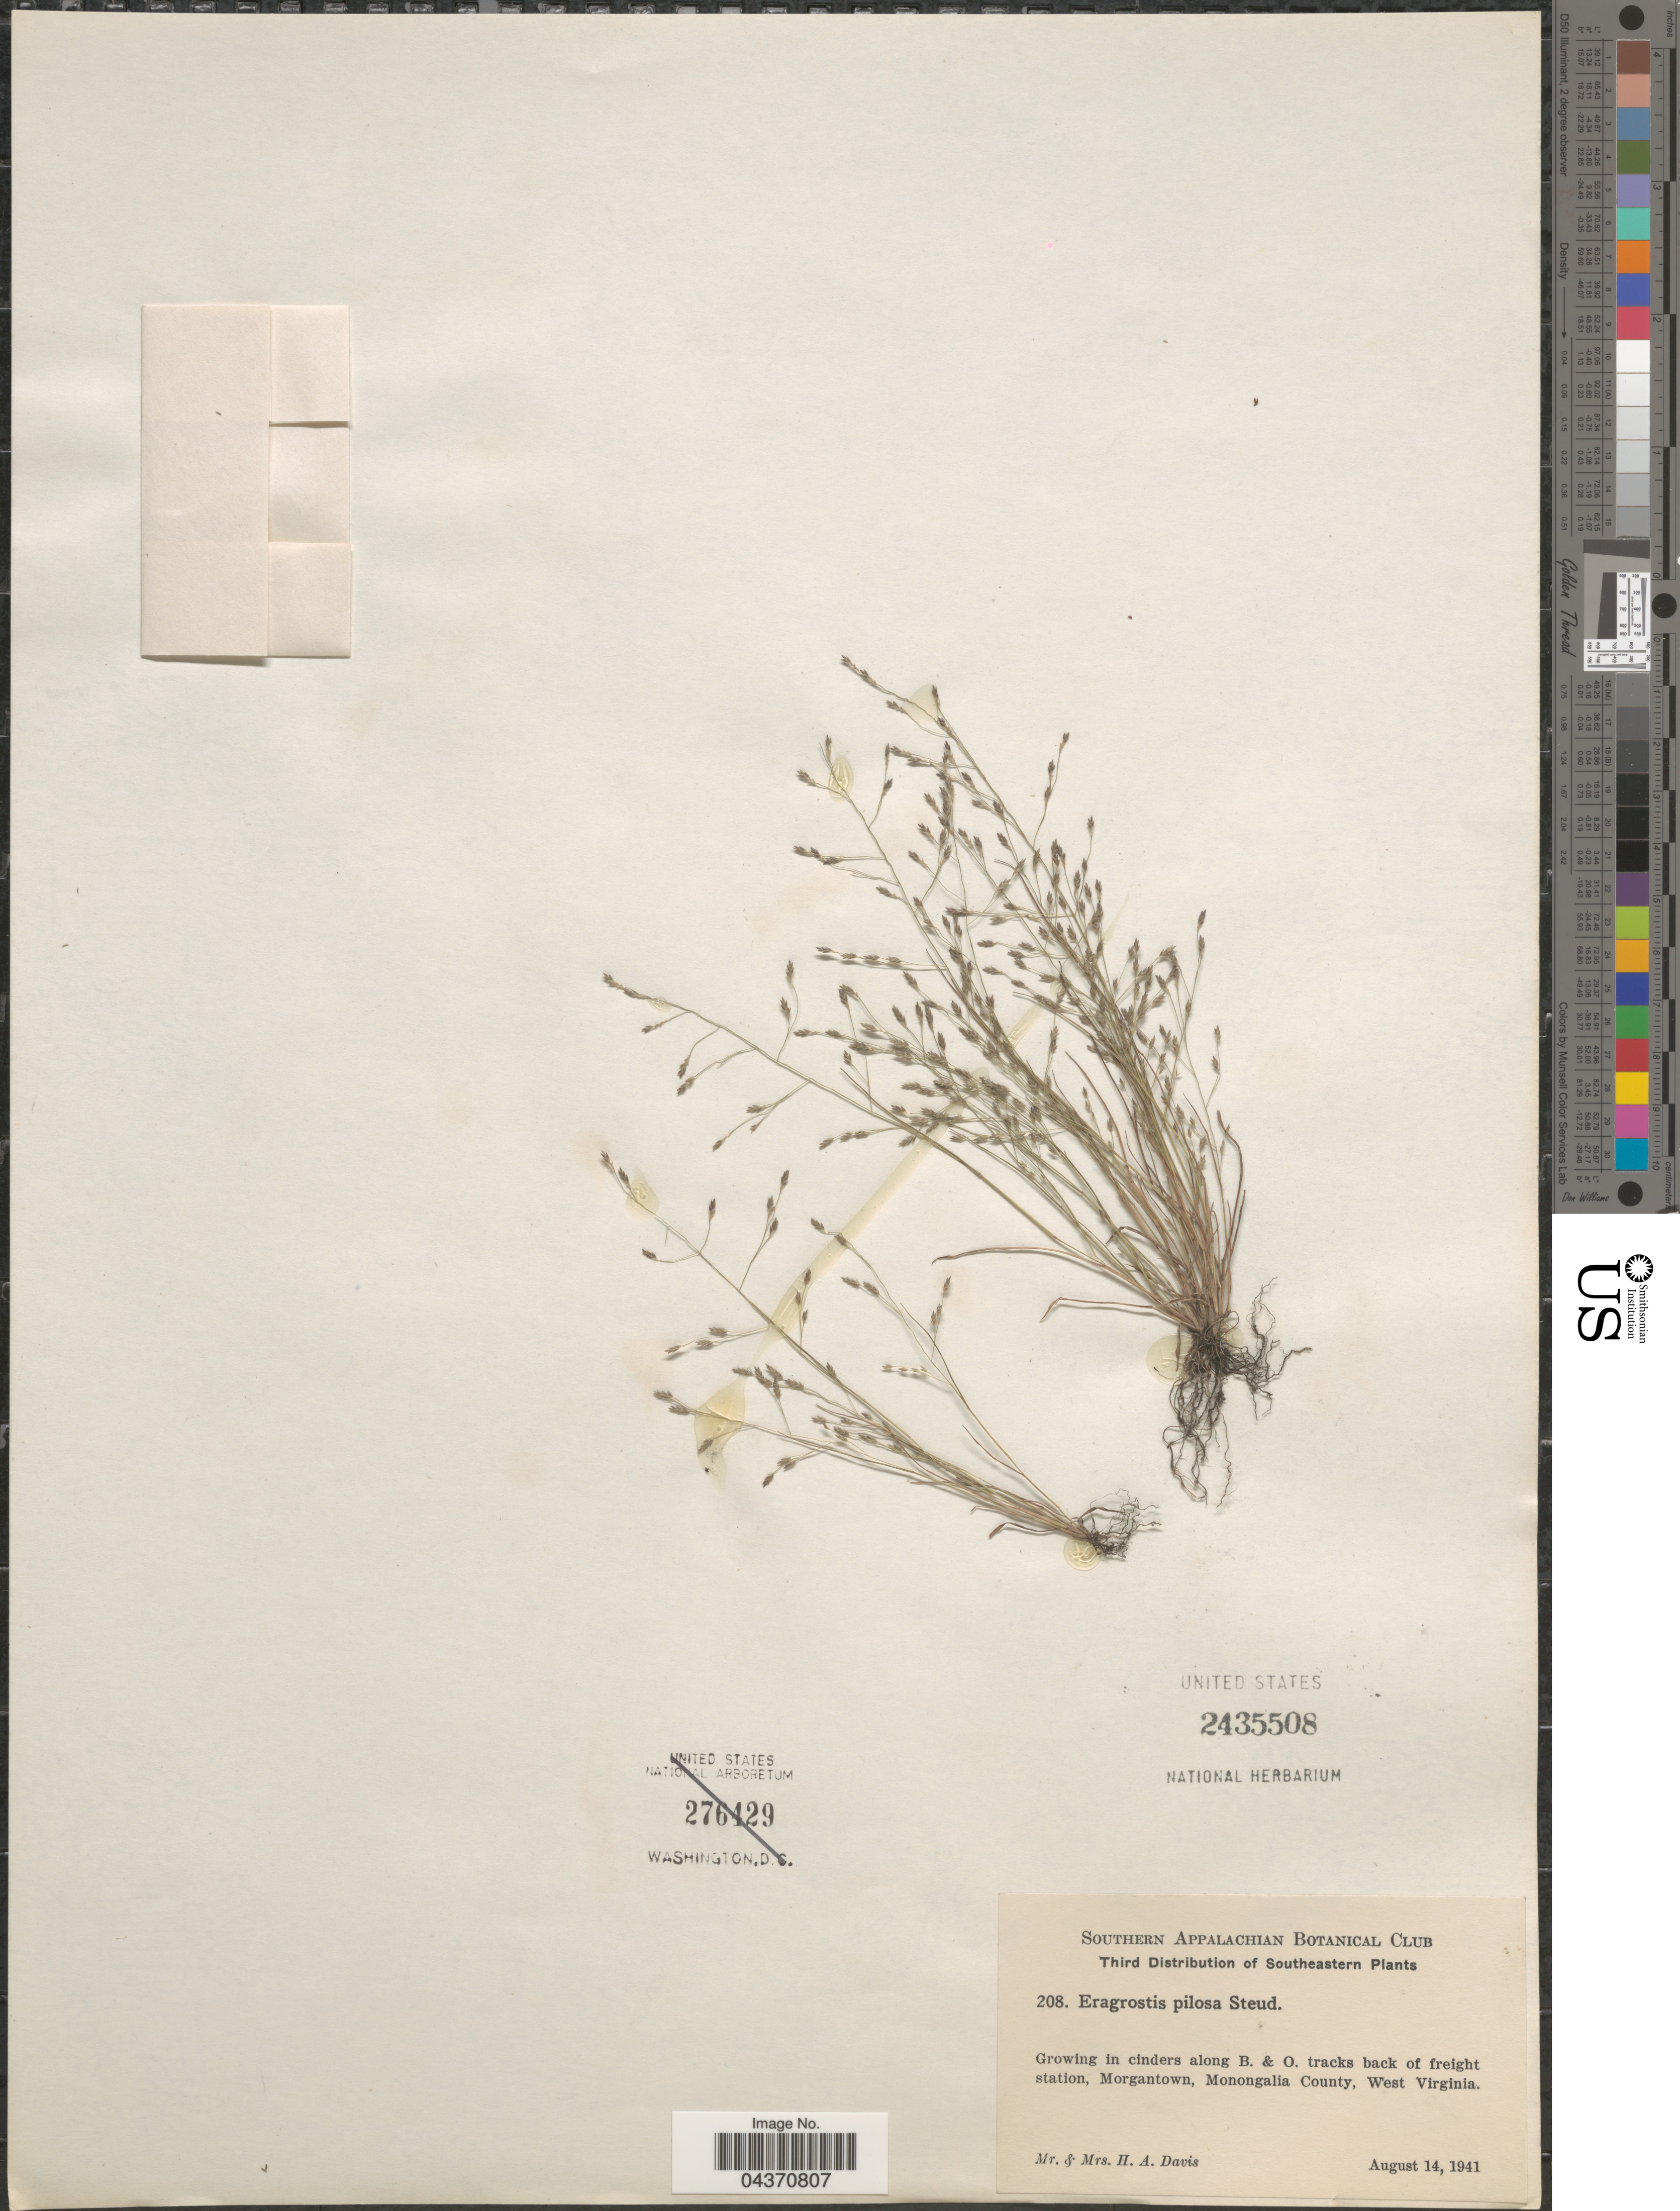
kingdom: Plantae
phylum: Tracheophyta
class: Liliopsida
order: Poales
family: Poaceae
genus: Eragrostis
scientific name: Eragrostis pilosa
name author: (L.) P. Beauv.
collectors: H. Davis & H. Davis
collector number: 208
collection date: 1941-08-14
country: United States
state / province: West Virginia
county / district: Monongalia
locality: Southeastern. Growing in cinders along B. & O. tracks back of freight station, Morgantown, Monongalia County.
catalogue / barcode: US 2435508